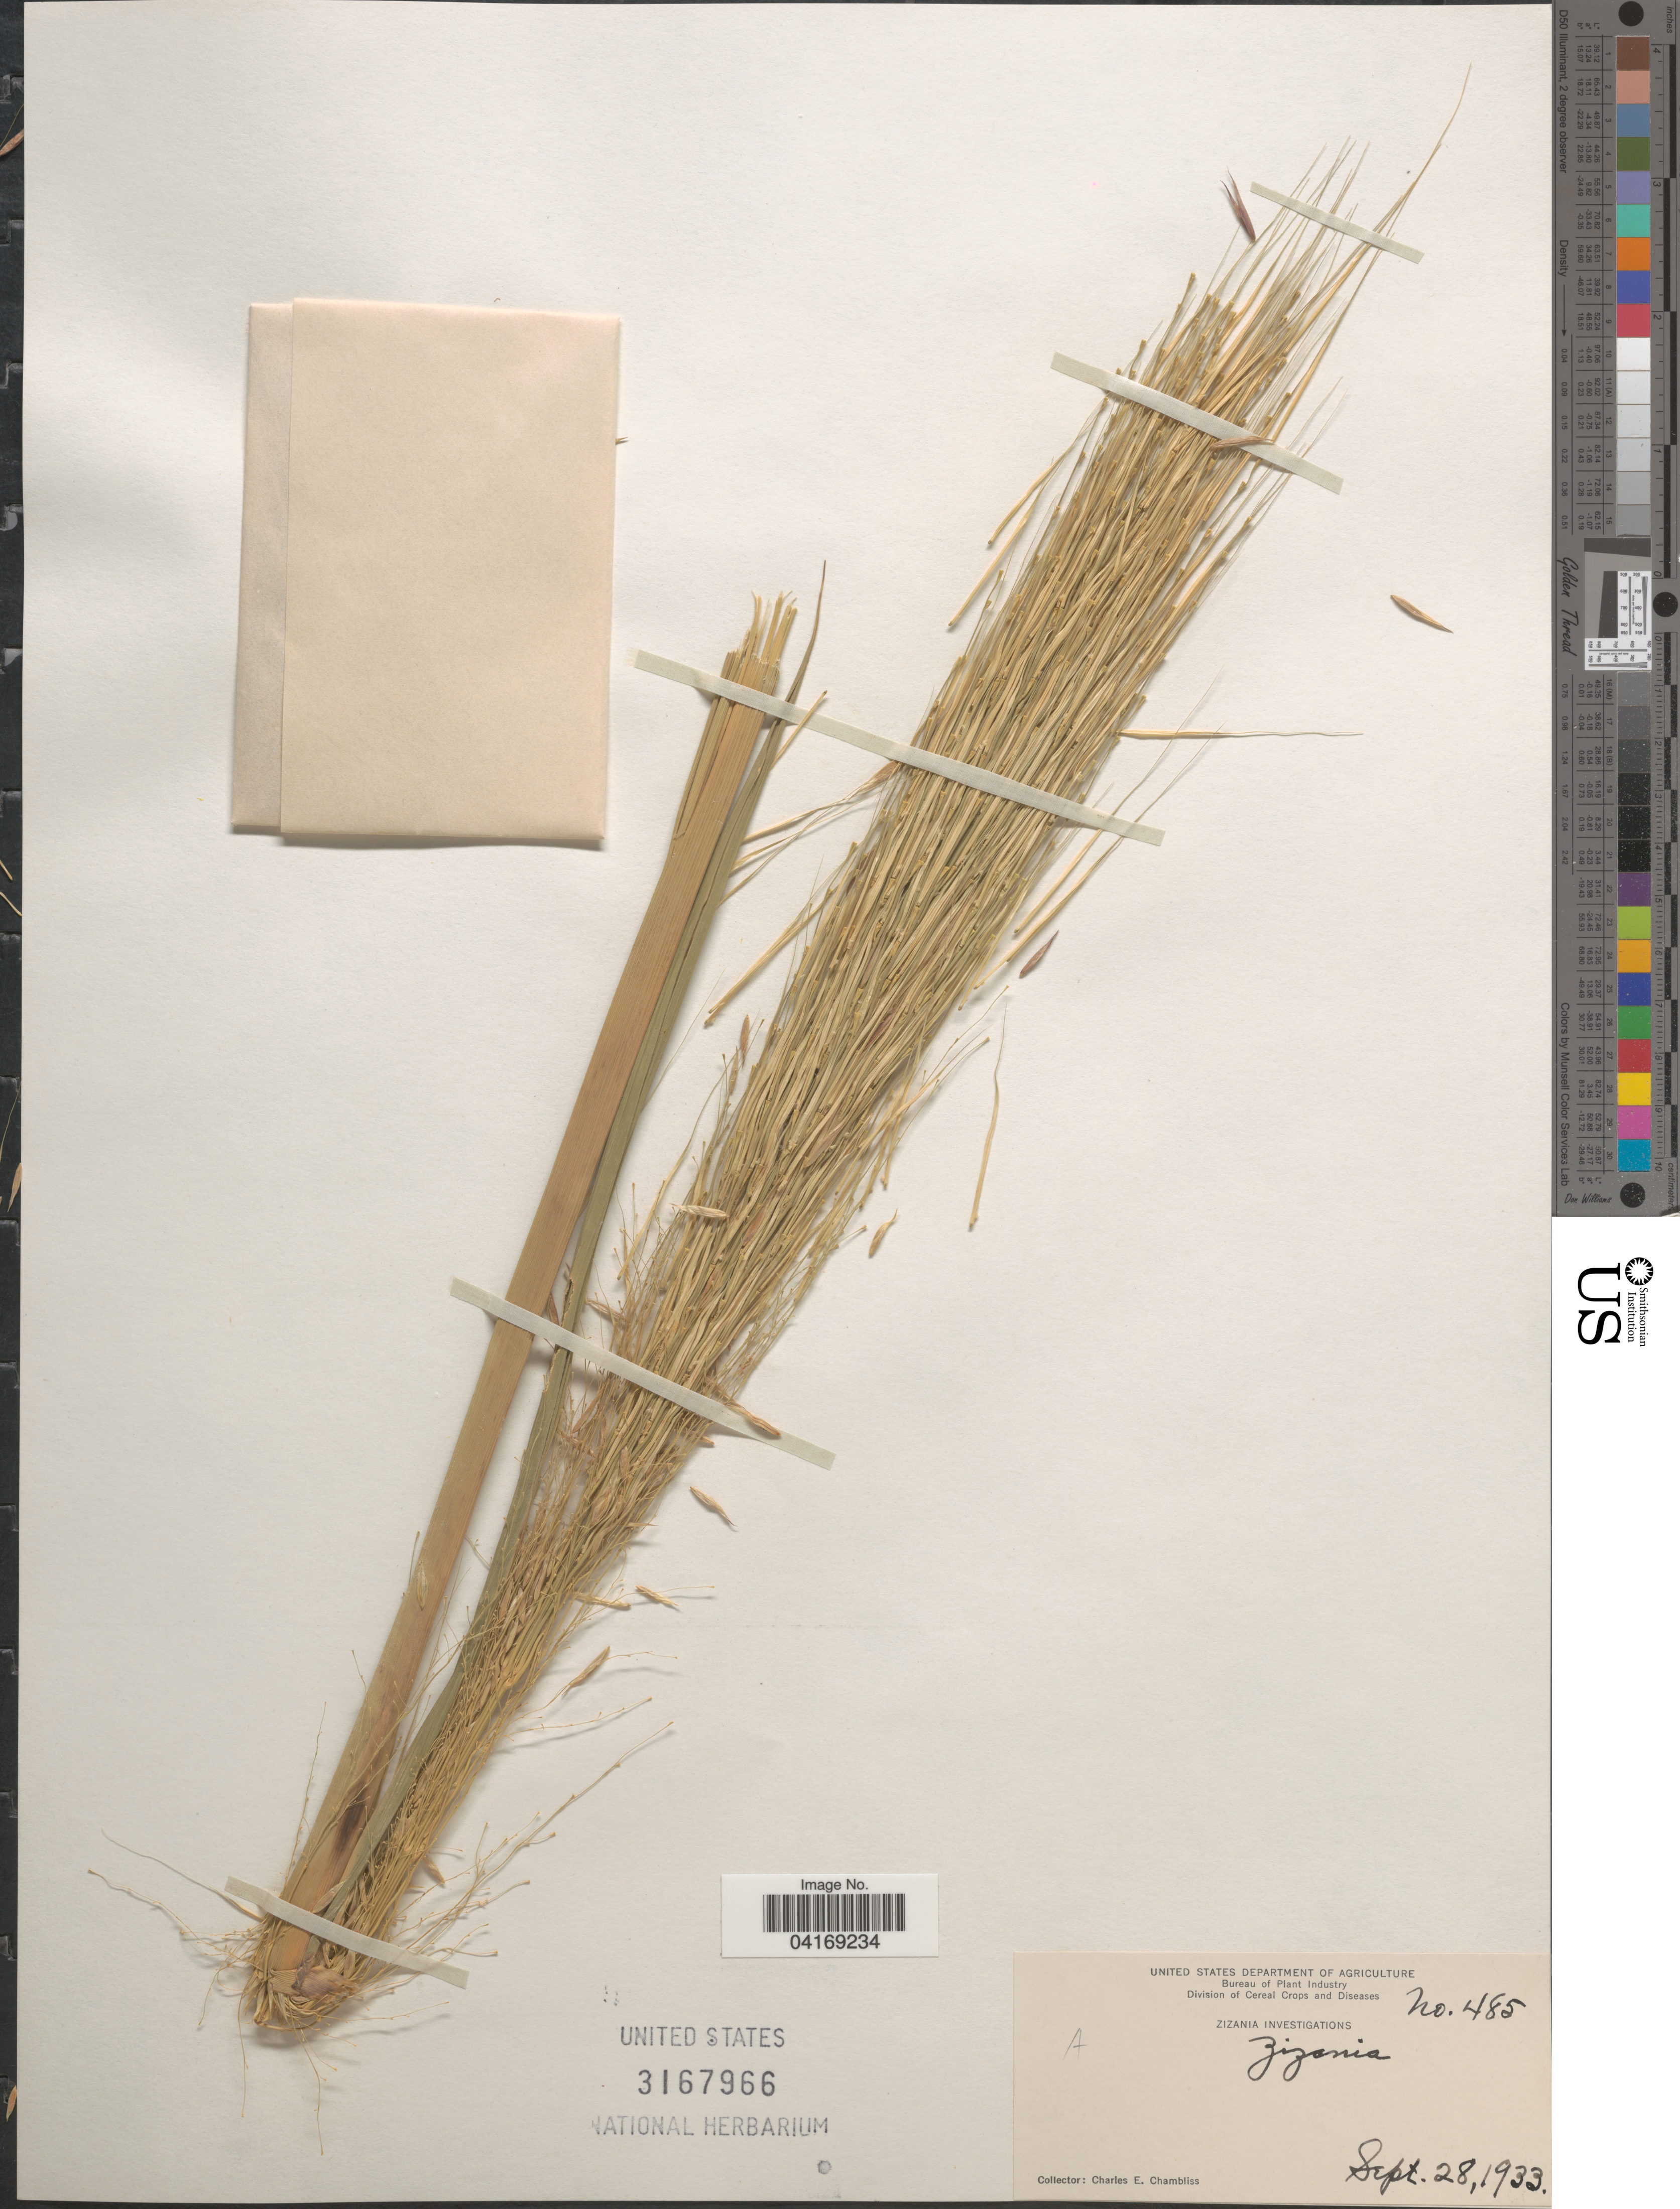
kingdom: Plantae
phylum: Tracheophyta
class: Liliopsida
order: Poales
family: Poaceae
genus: Zizania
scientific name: Zizania sp.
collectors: C. Chambliss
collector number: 485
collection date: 1933-09-28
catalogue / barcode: US 3167966